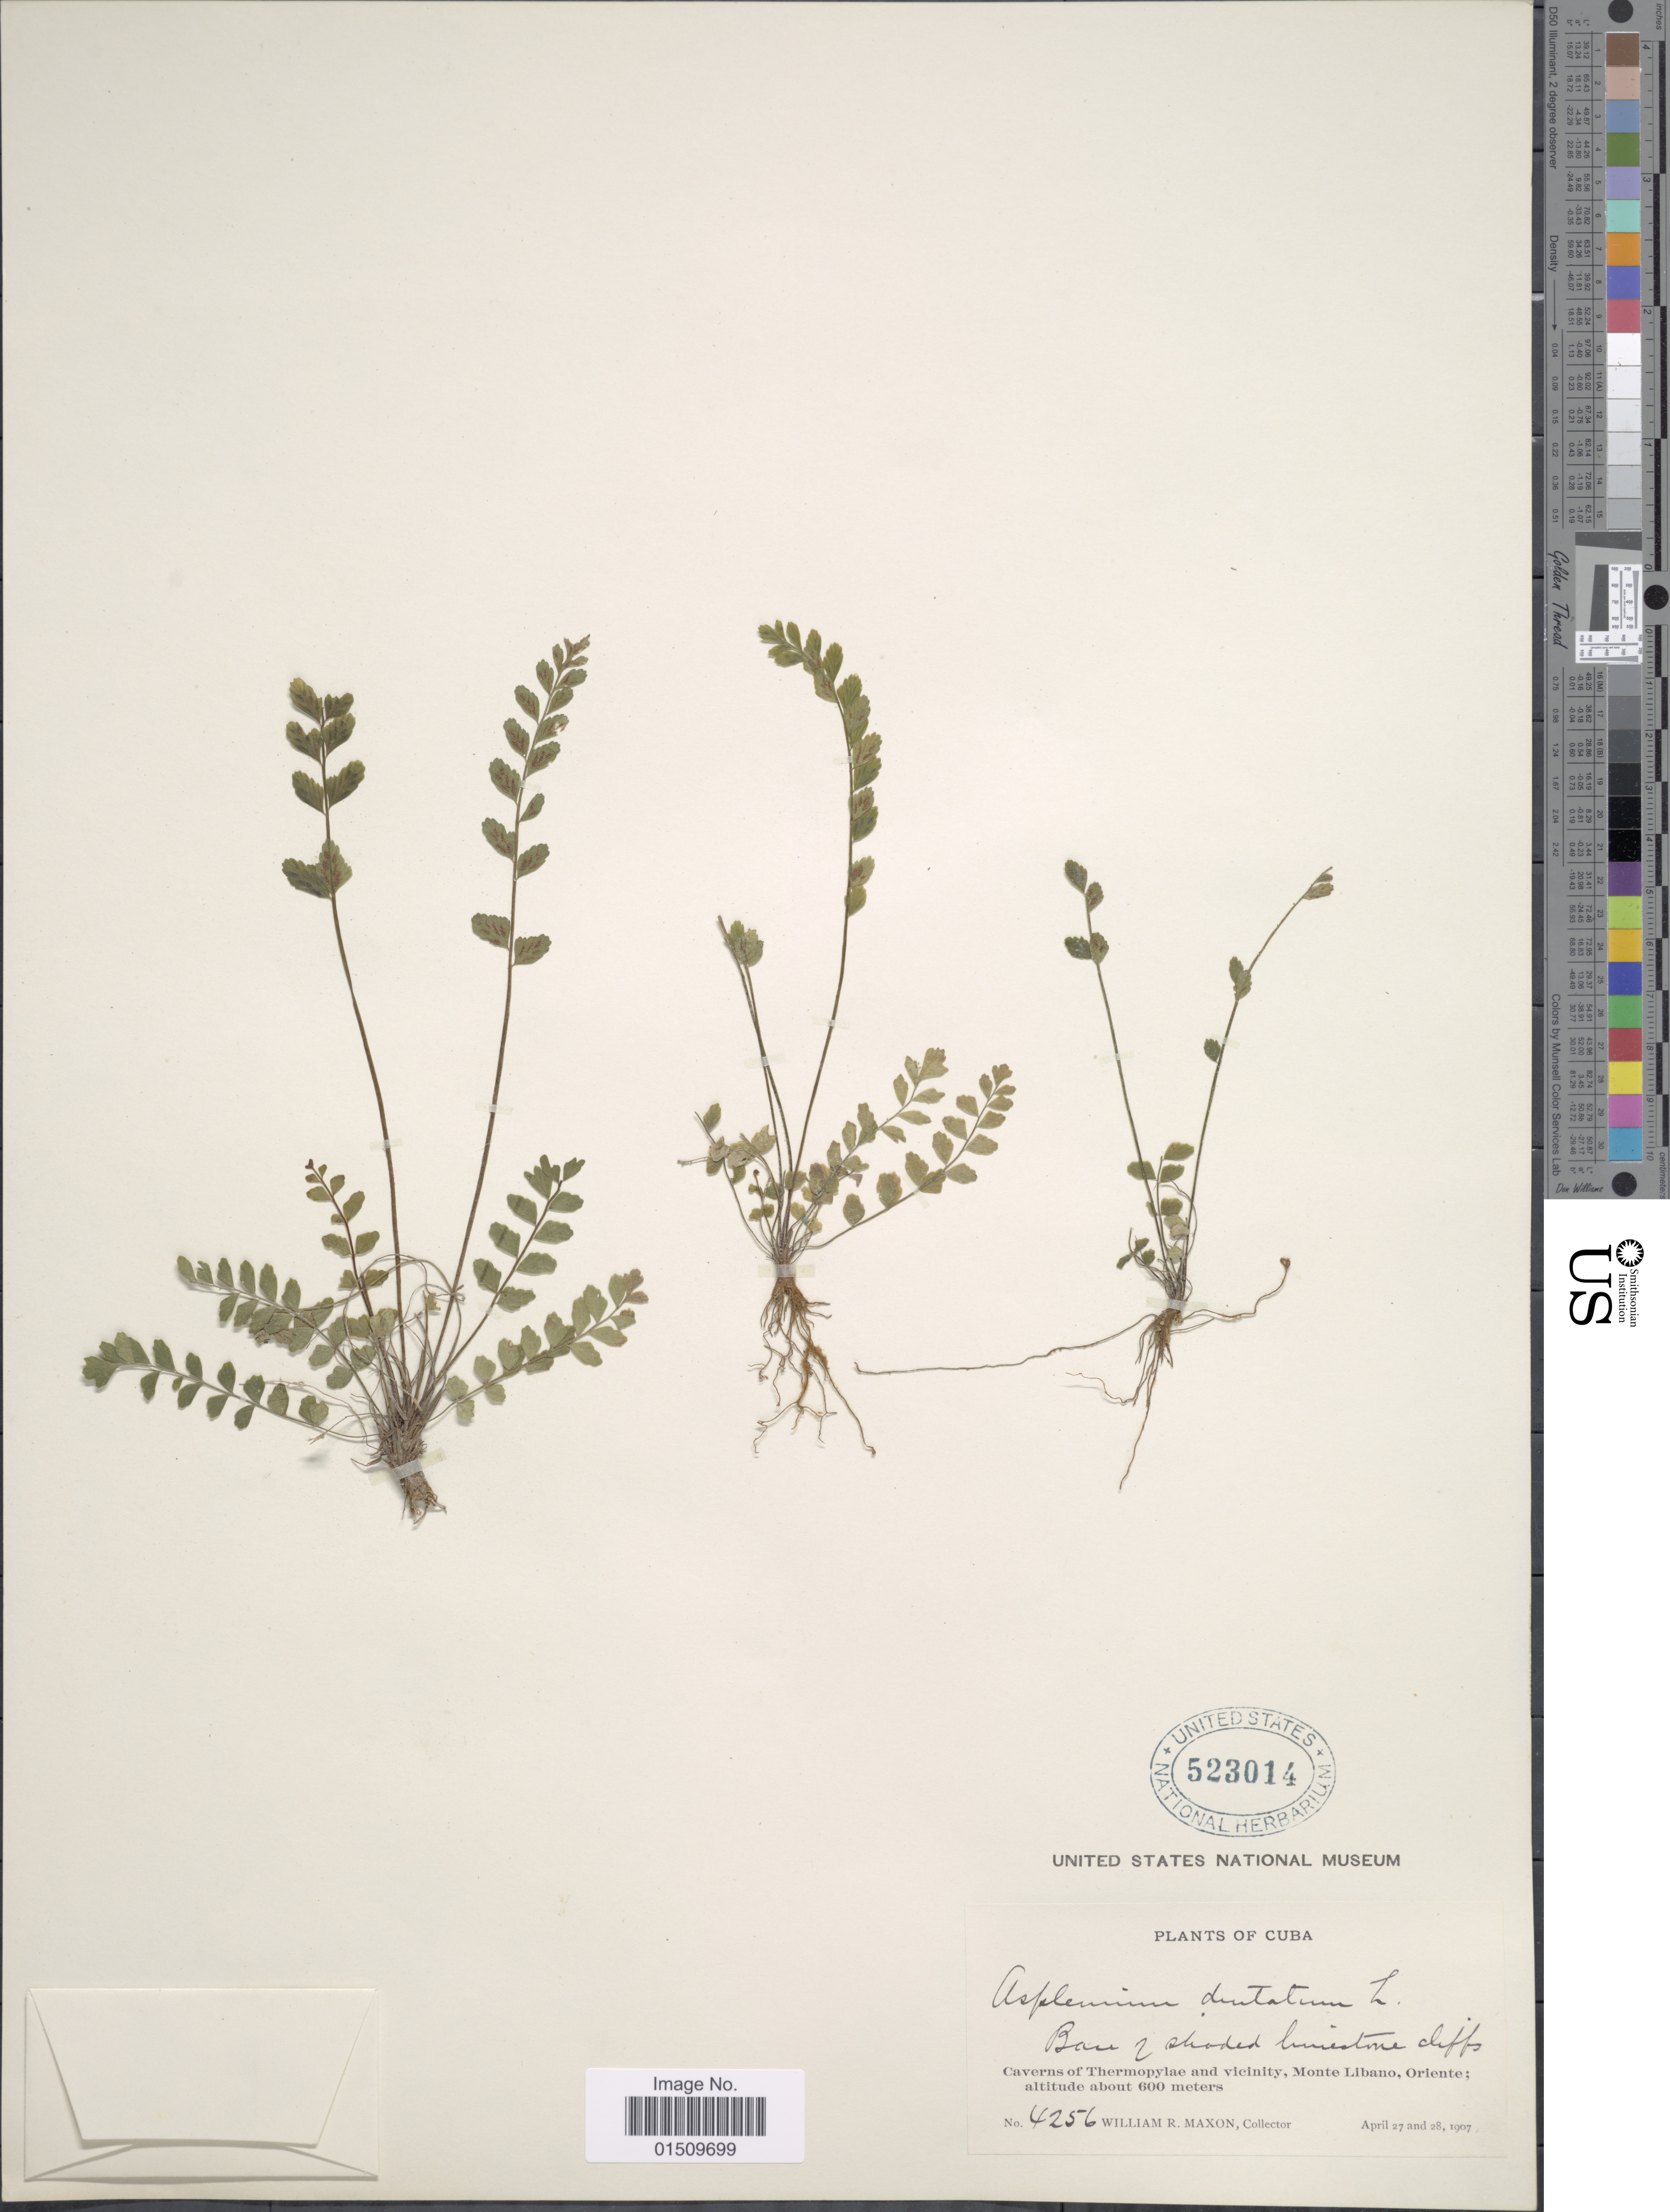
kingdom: Plantae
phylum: Tracheophyta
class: Polypodiopsida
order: Polypodiales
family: Aspleniaceae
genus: Asplenium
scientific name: Asplenium trichomanes-dentatum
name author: L.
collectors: W. R. Maxon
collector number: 4256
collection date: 1907-04-27/1907-04-28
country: Cuba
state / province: Oriente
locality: Cuba, Caverns of Thermopylae and vicinity, Monte Libano.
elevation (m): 600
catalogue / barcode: US 523014